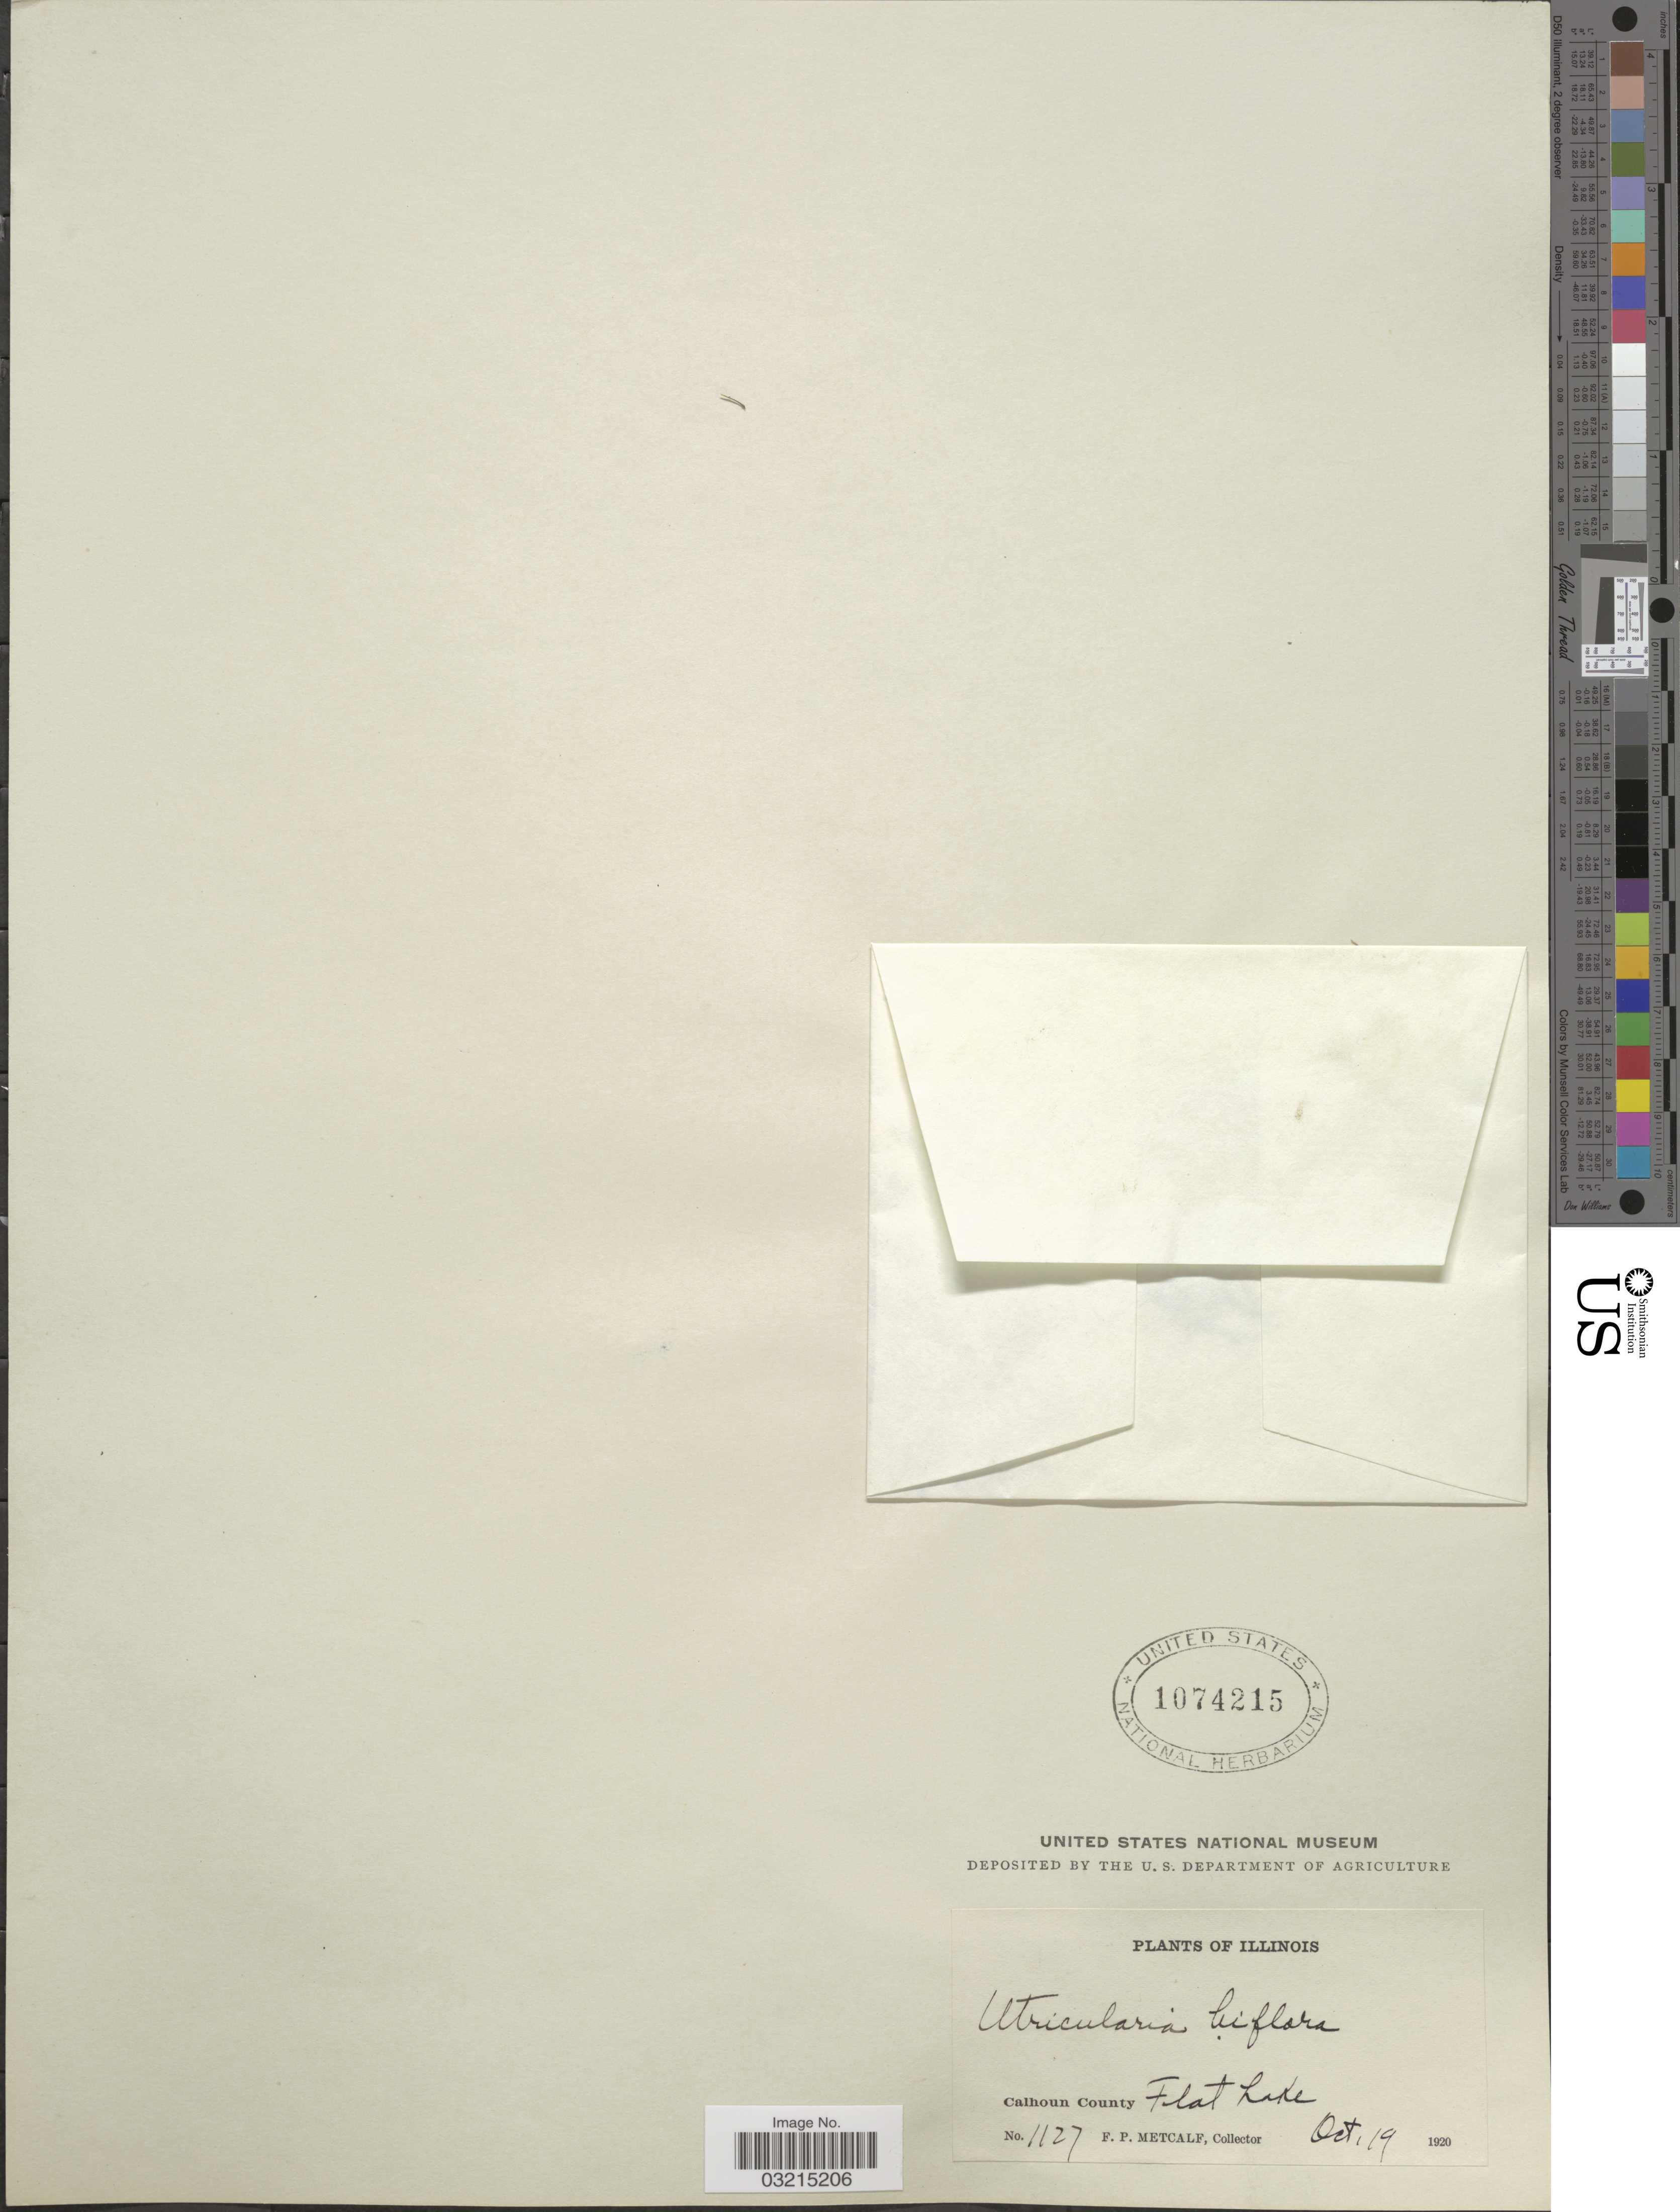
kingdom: Plantae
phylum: Tracheophyta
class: Magnoliopsida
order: Lamiales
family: Lentibulariaceae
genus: Utricularia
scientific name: Utricularia gibba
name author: L.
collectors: F. Metcalf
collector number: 1127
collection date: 1920-10-19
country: United States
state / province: Illinois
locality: Calhoun county Flat Lake.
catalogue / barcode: US 1074215